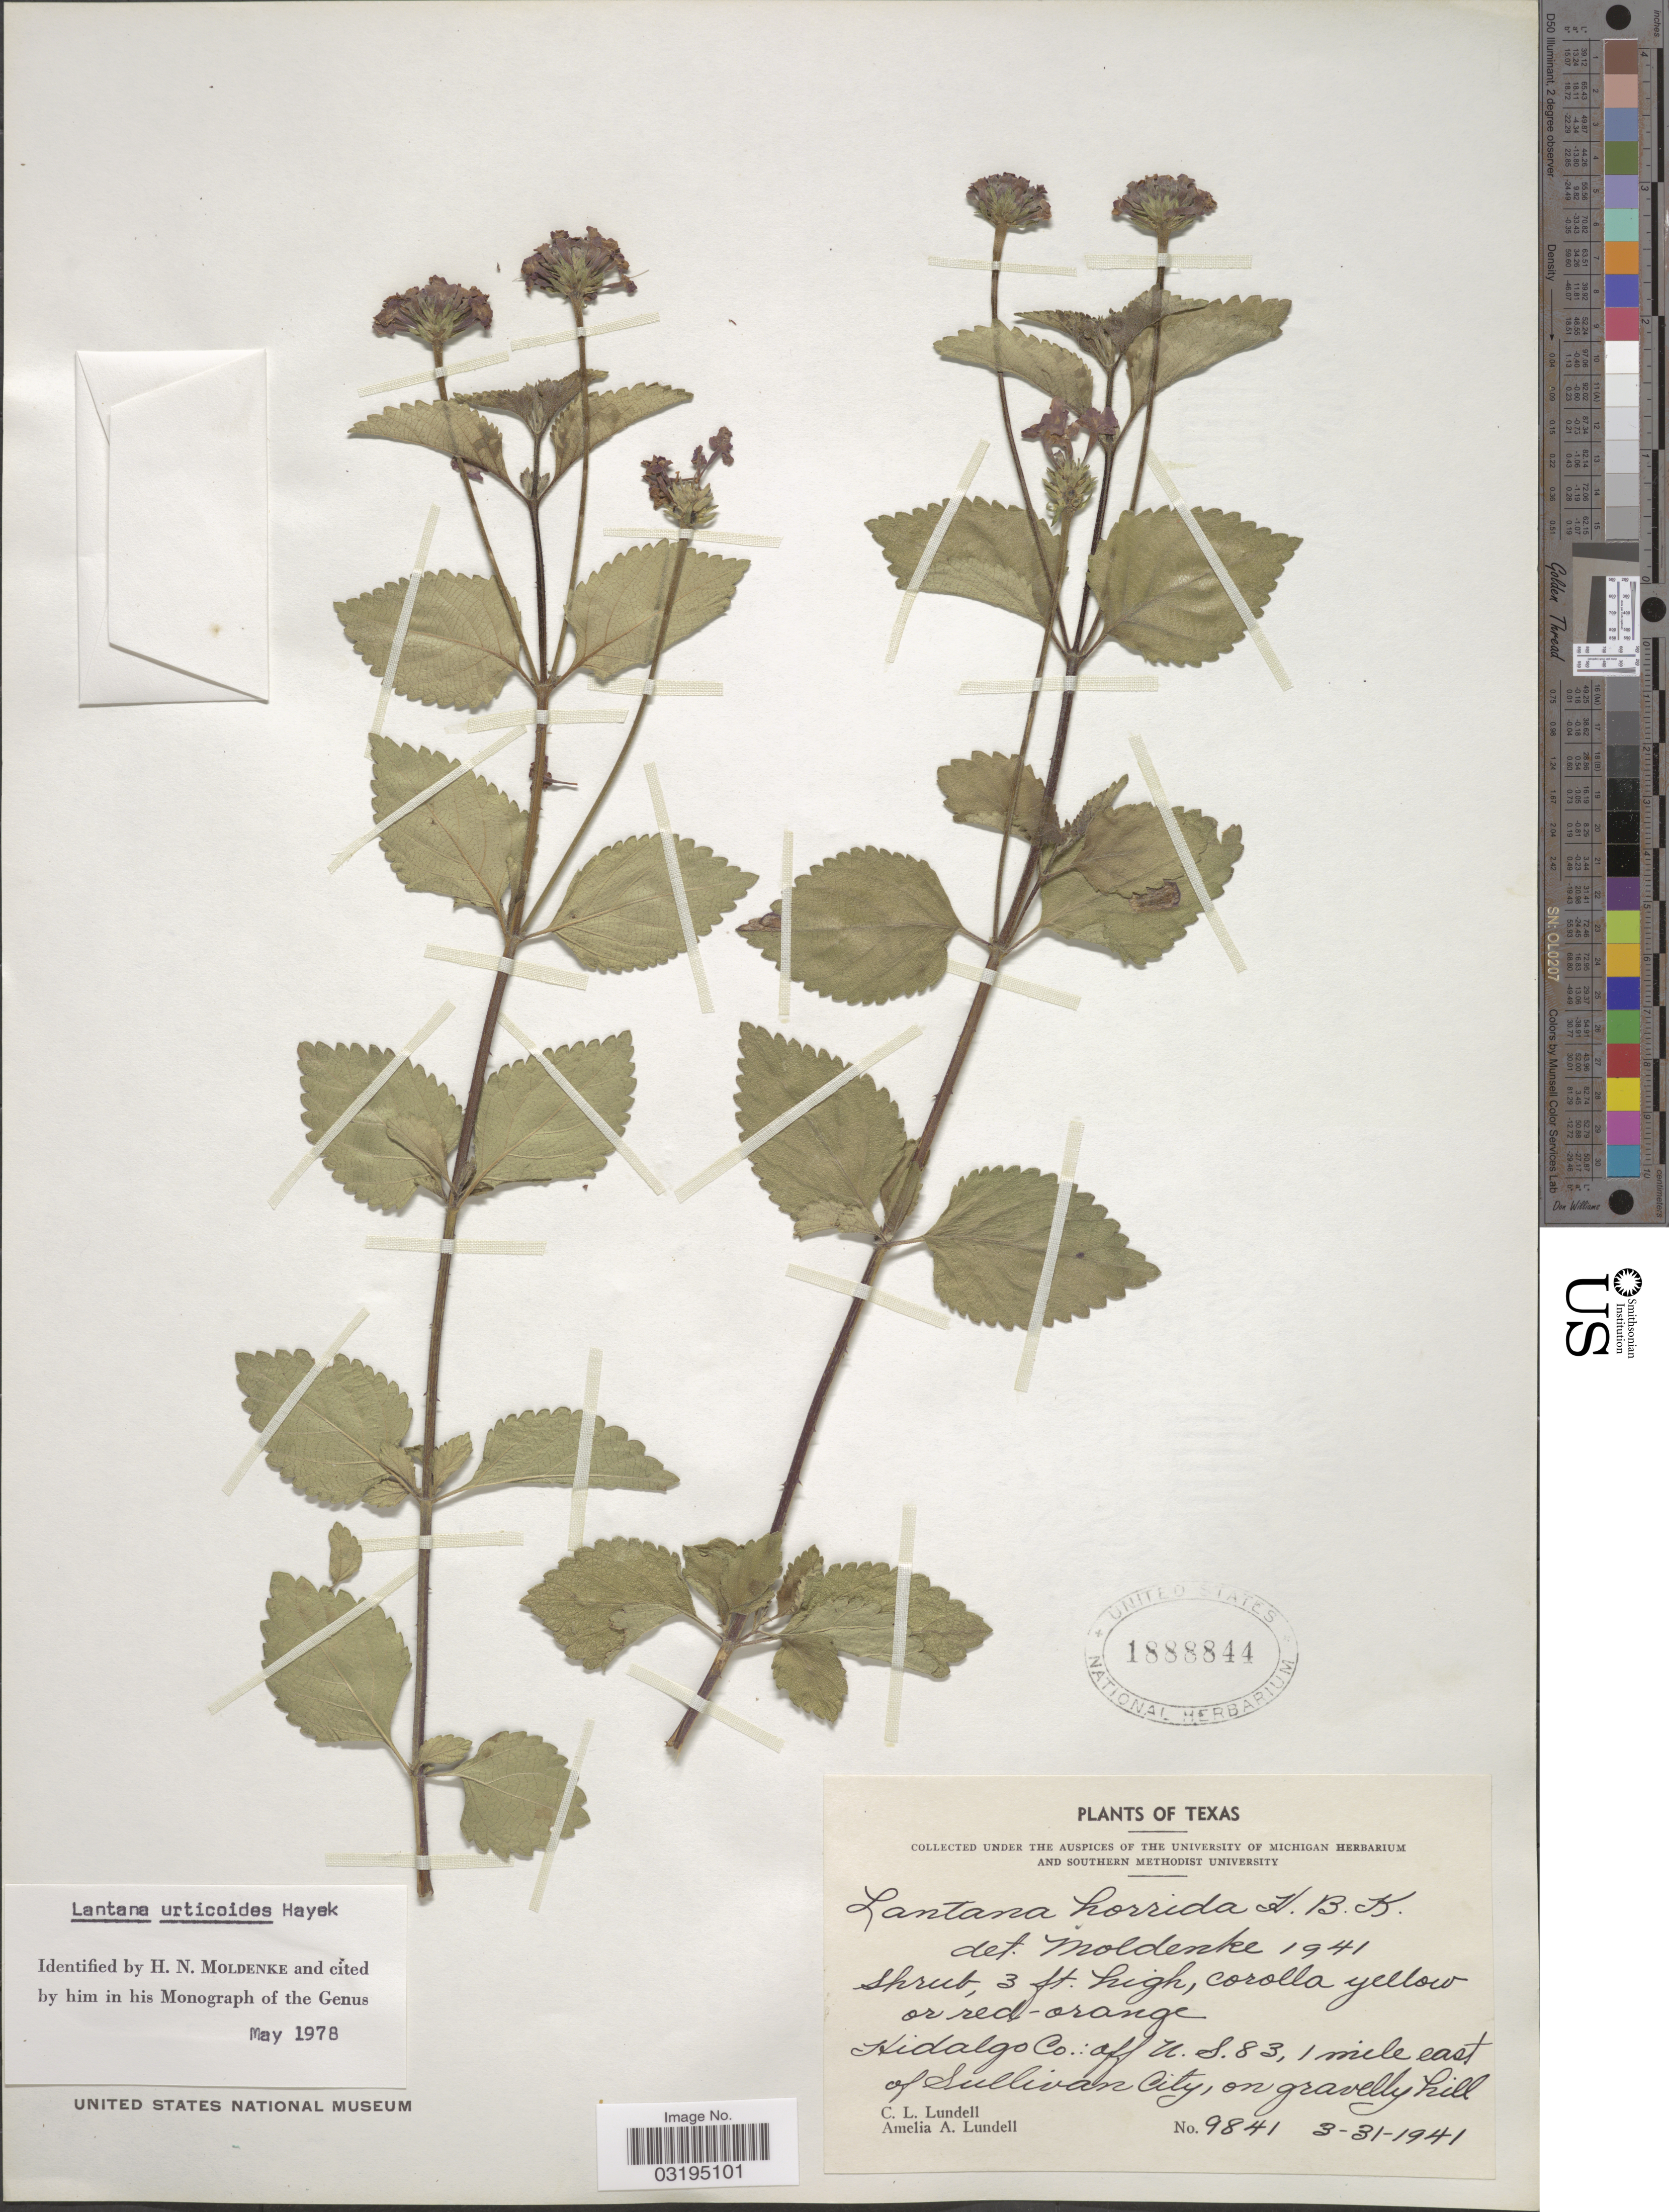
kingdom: Plantae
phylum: Tracheophyta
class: Magnoliopsida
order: Lamiales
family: Verbenaceae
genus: Lantana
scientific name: Lantana urticoides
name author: Hayek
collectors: C. L. Lundell & A. A. Lundell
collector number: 9841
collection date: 1941-03-31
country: United States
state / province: Texas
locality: Hidalgo Co.: off U.S. 83, 1 mile east of Sullivan City, on gravelly hill.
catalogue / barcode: US 1888844